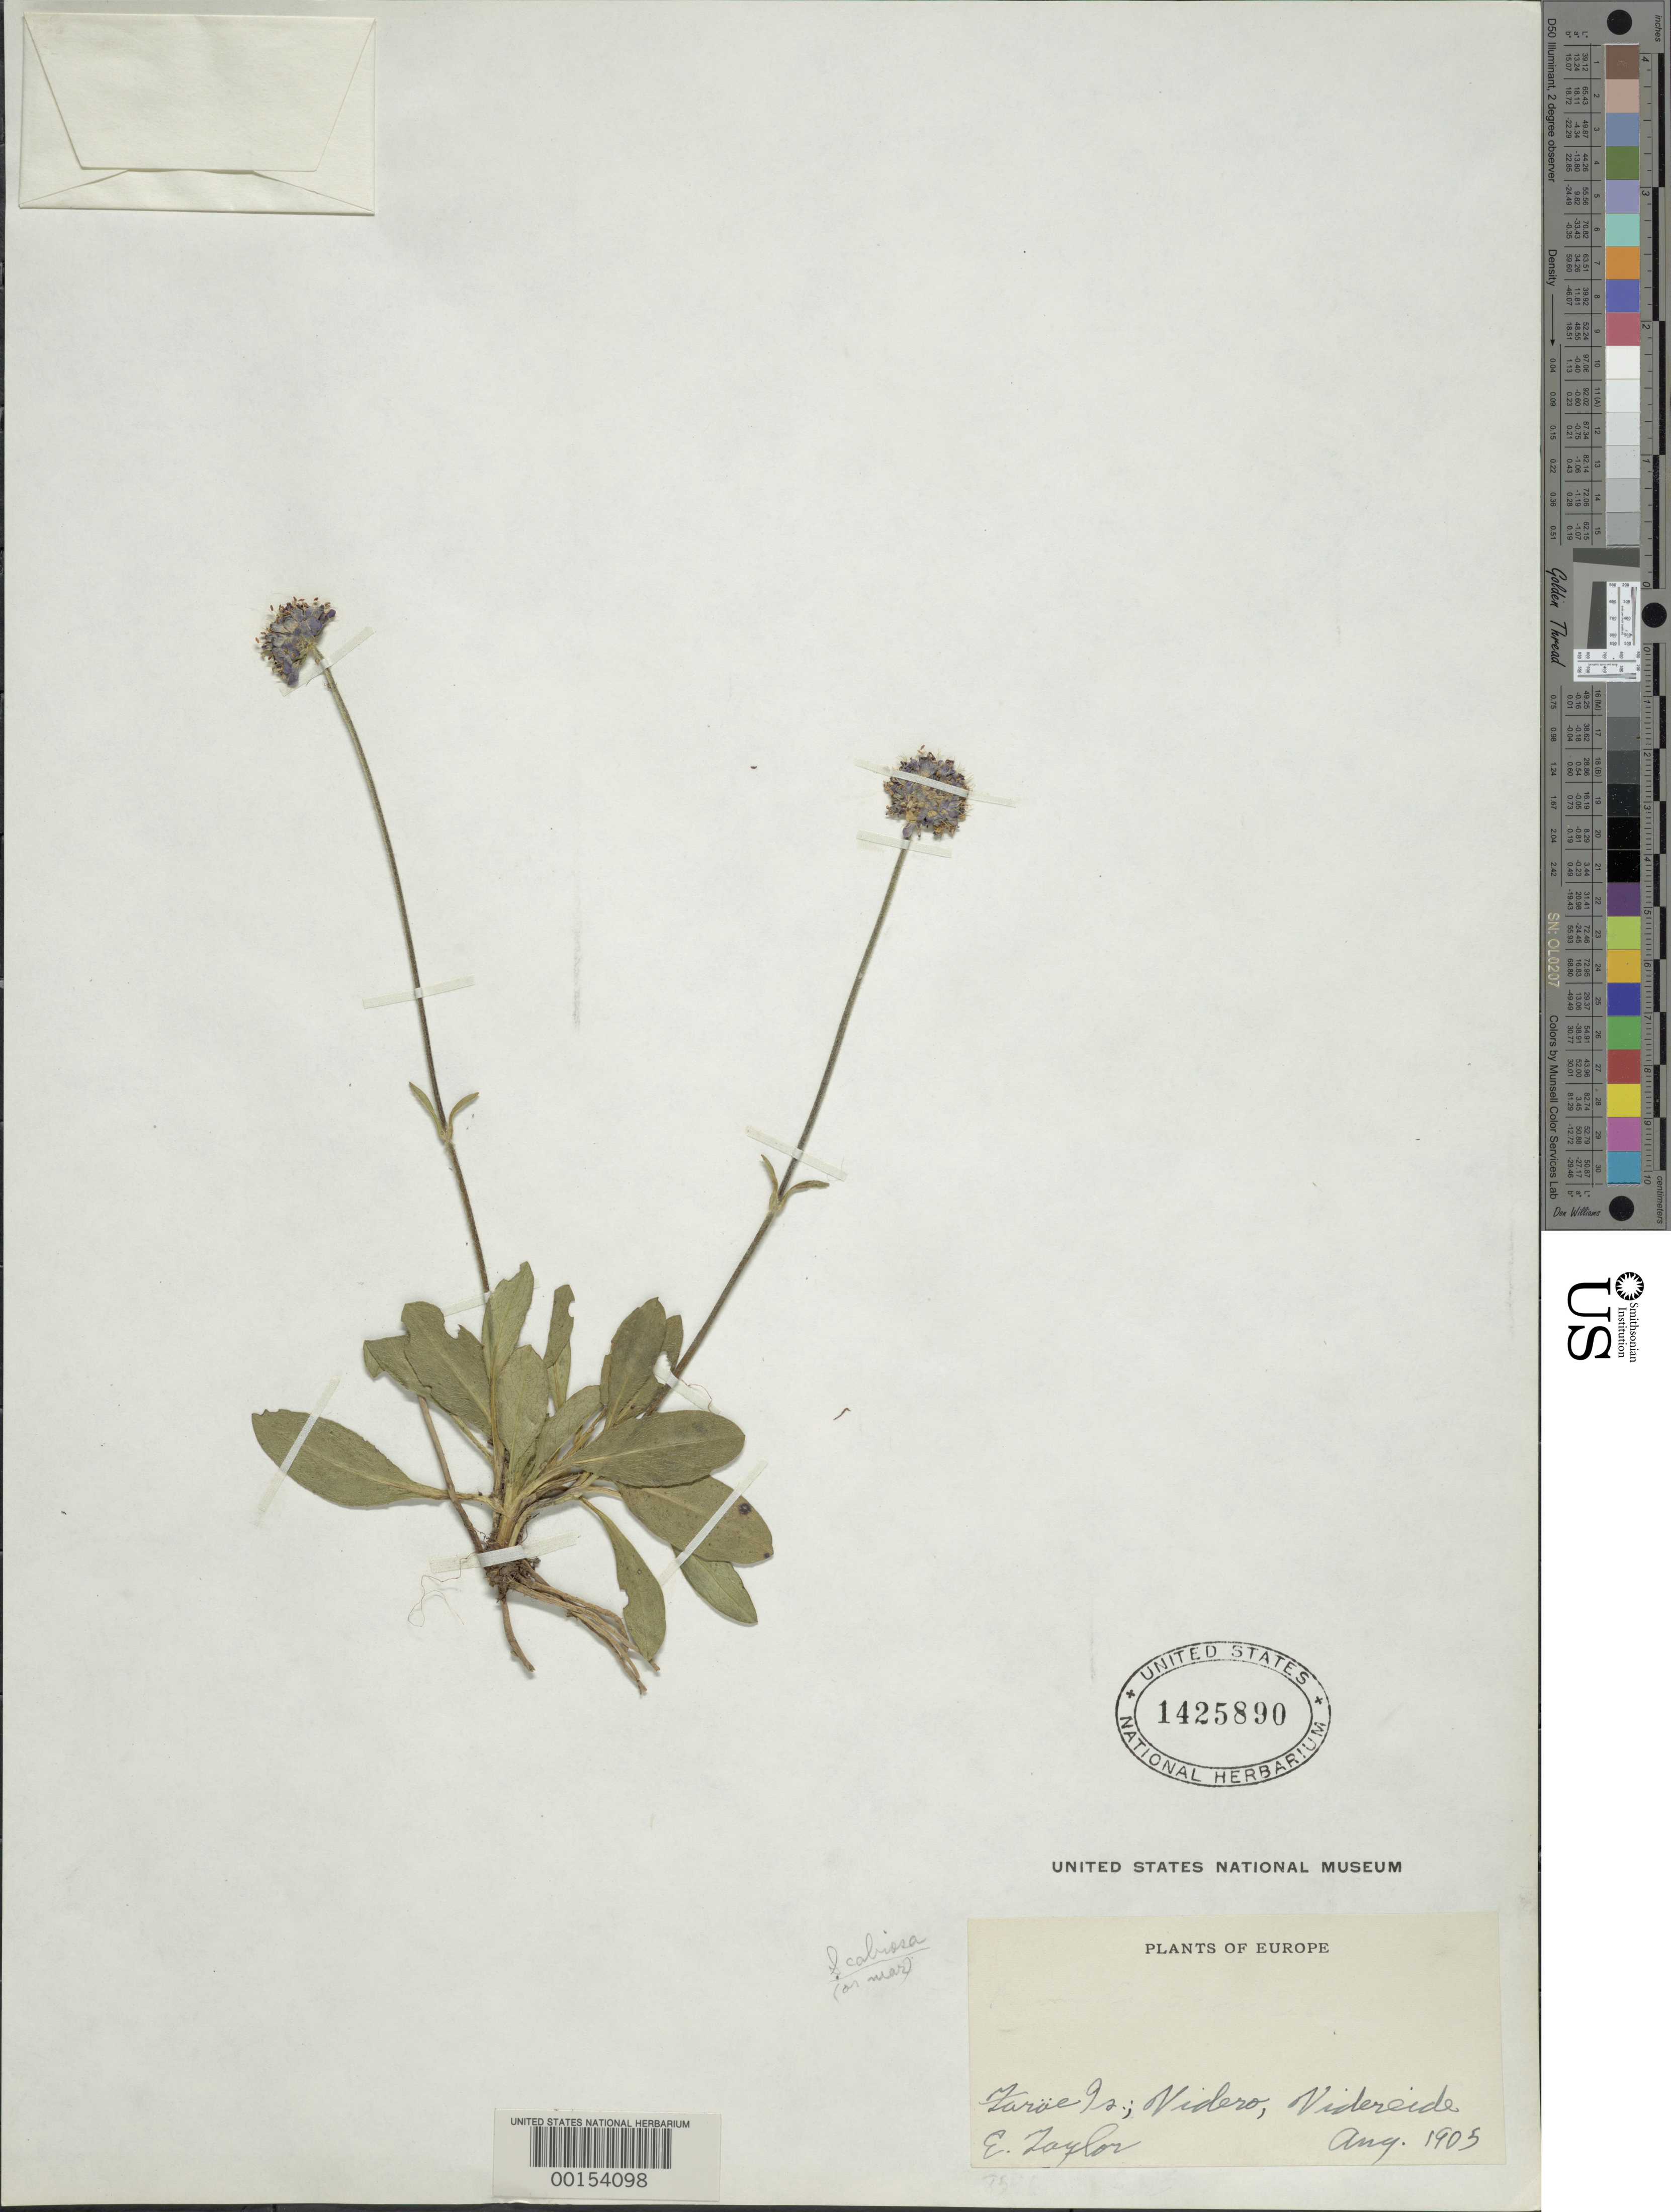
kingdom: Plantae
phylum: Tracheophyta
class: Magnoliopsida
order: Dipsacales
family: Caprifoliaceae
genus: Scabiosa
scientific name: Scabiosa sp.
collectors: E. L. Taylor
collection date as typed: Aug 1905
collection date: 1905-08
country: Faroe Islands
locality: Videro, Videreide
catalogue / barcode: US 1425890